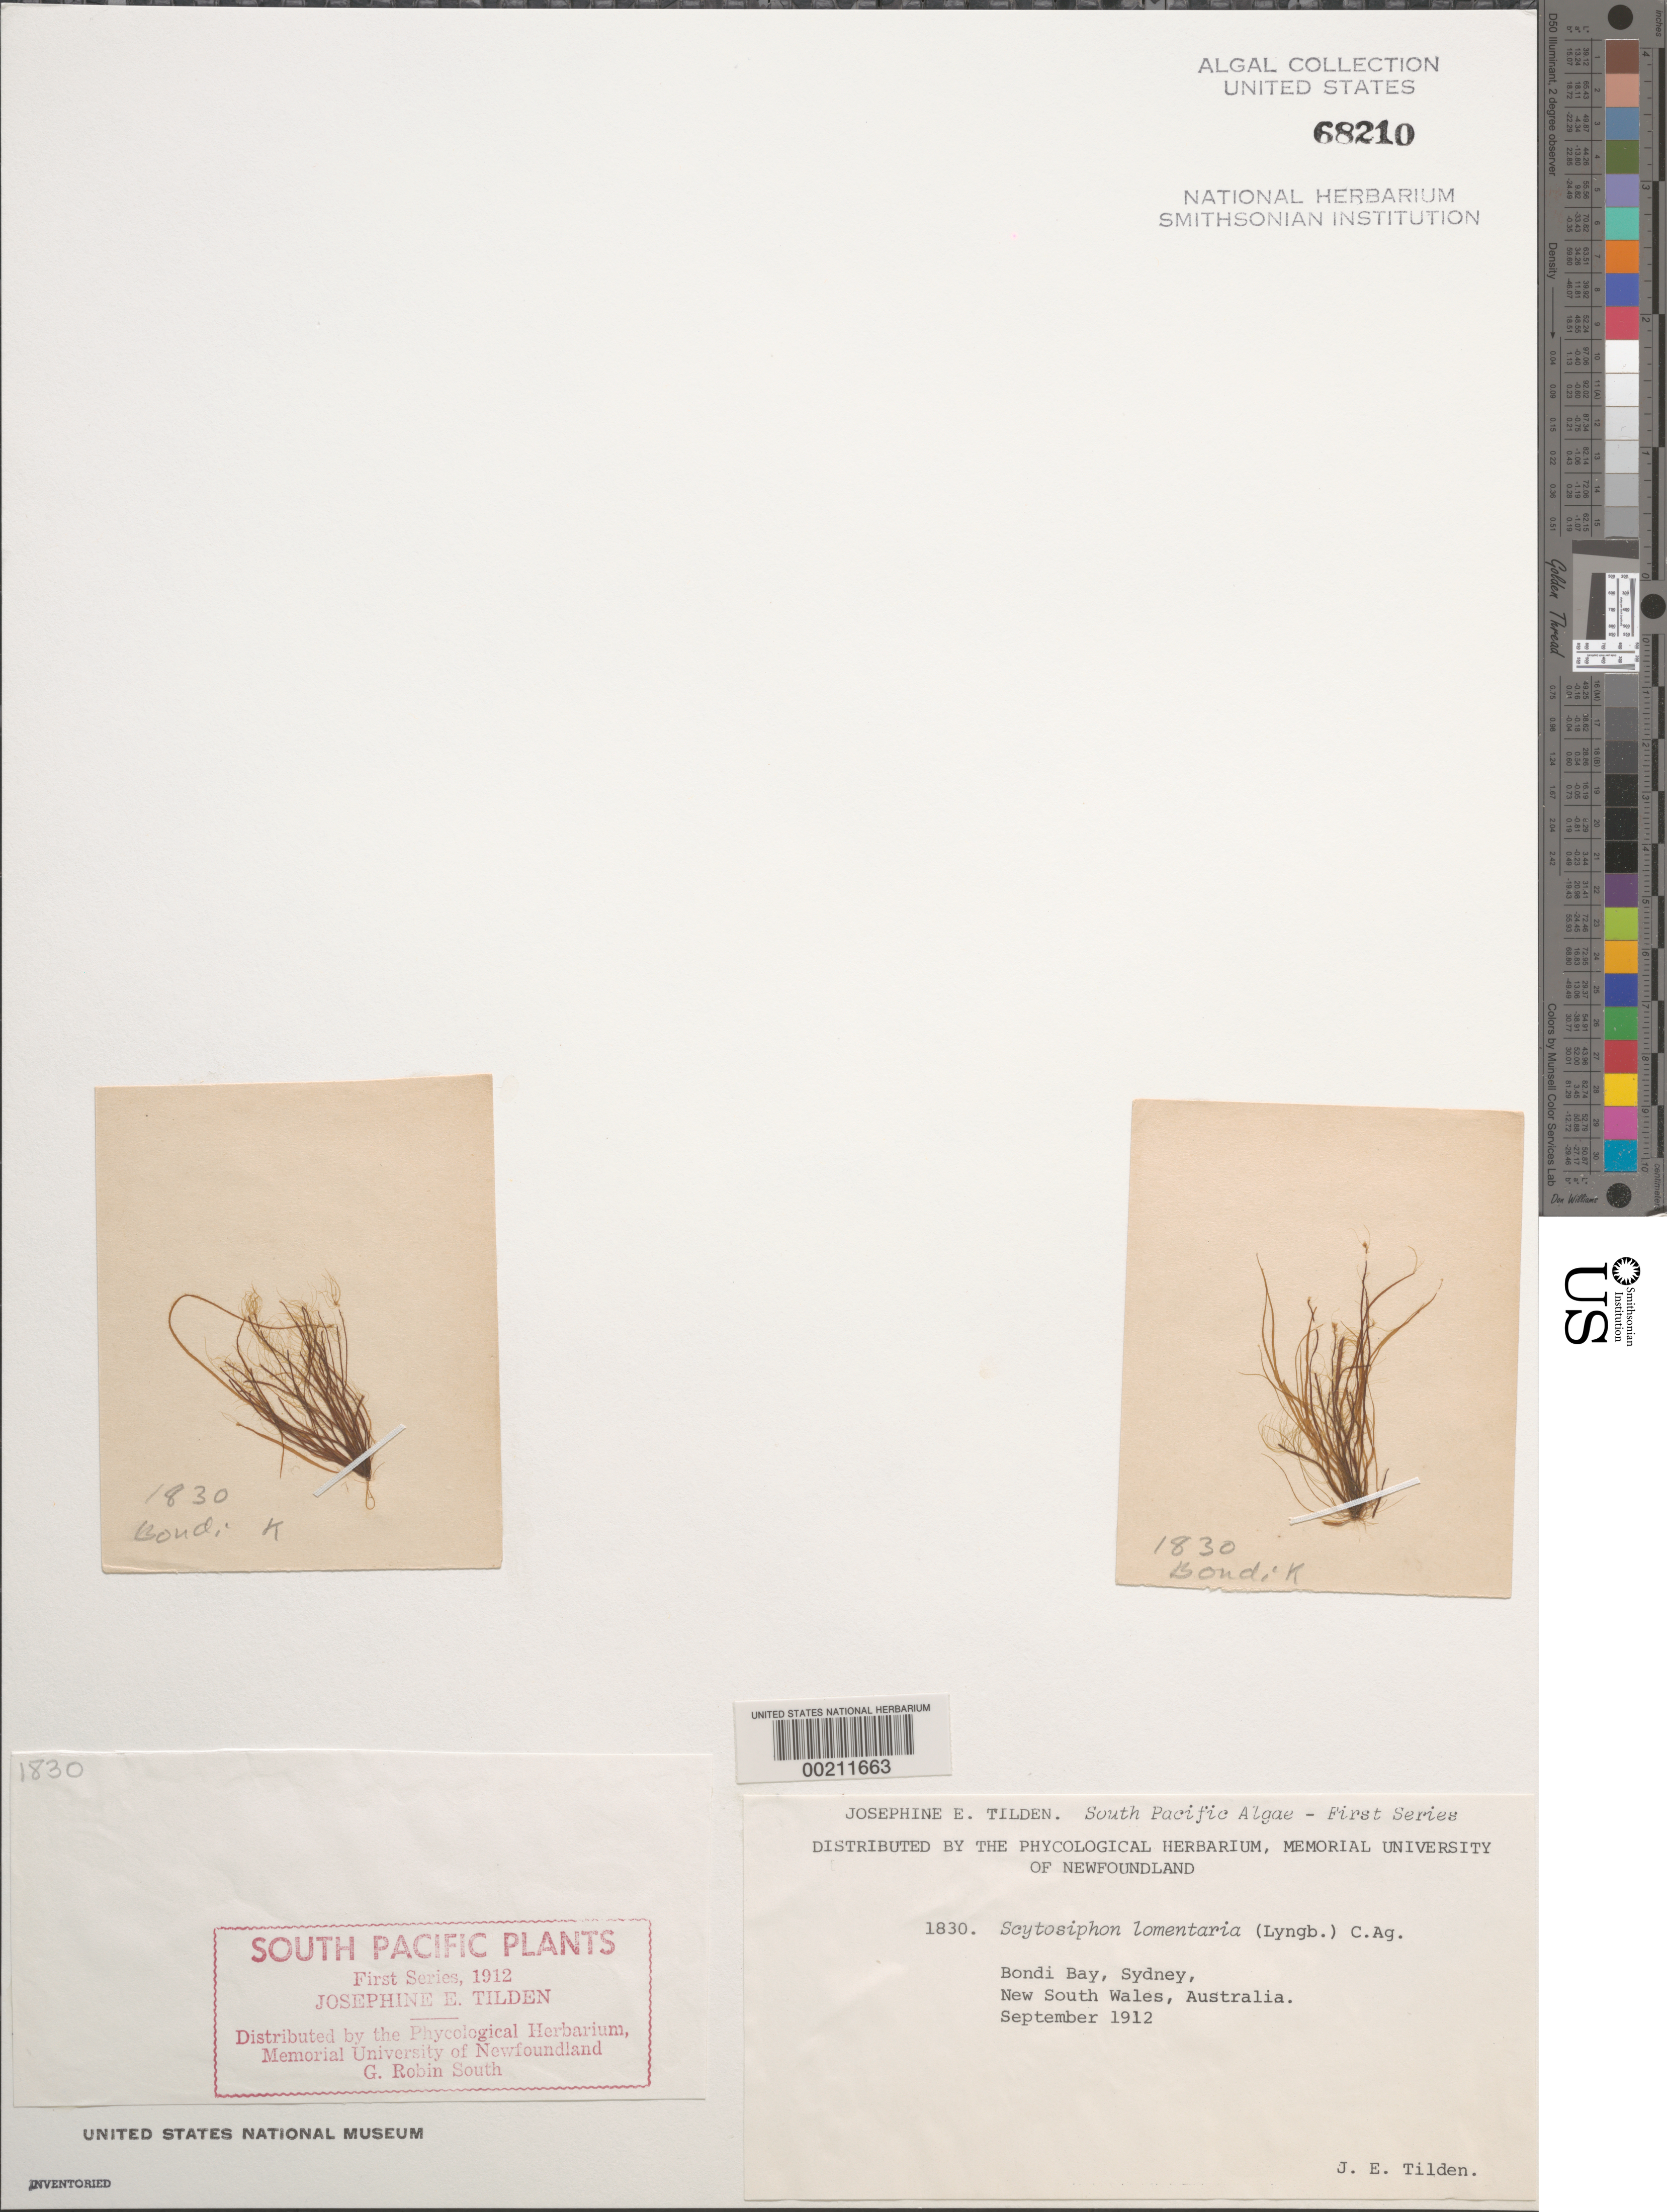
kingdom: Chromista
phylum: Ochrophyta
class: Phaeophyceae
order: Scytosiphonales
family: Scytosiphonaceae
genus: Scytosiphon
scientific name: Scytosiphon lomentaria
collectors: J. E. Tilden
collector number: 1830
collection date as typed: Sep 1912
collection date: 1912-09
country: Australia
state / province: New South Wales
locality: Bondi bay, sydney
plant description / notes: Tilden, South Pacific Plants, First Series, 1912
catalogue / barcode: US 68210